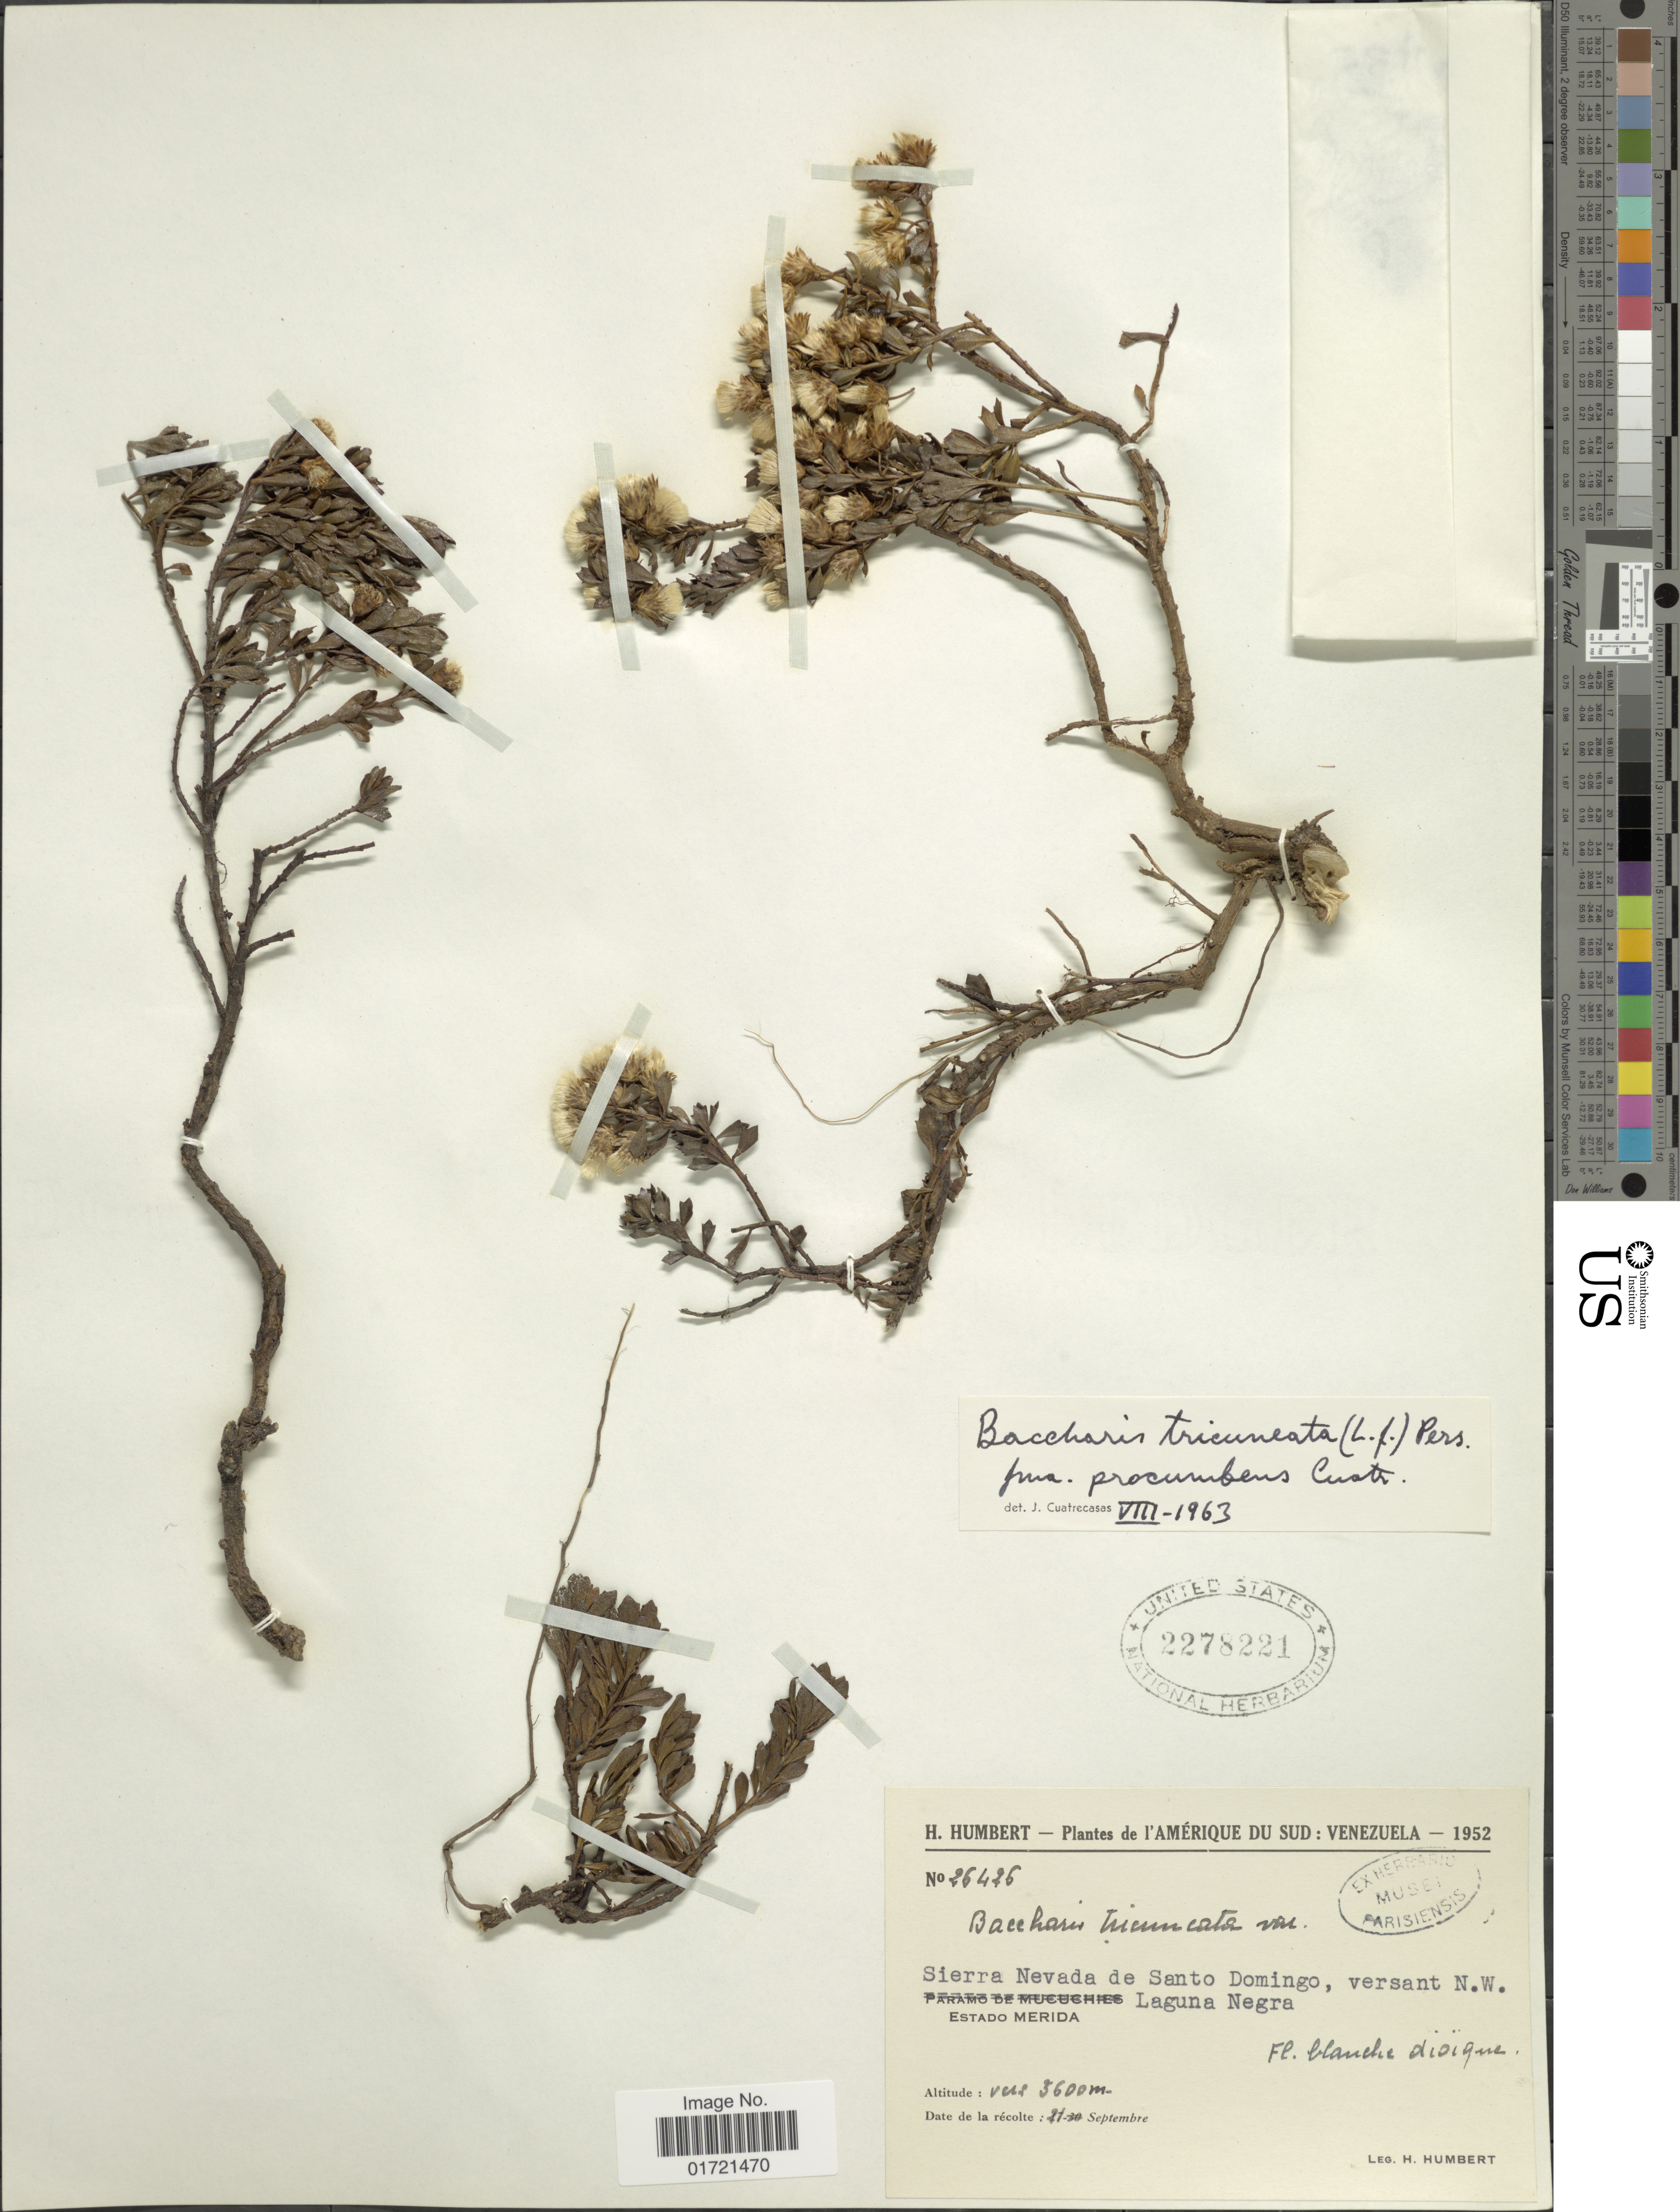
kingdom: Plantae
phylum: Tracheophyta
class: Magnoliopsida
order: Asterales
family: Asteraceae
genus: Baccharis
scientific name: Baccharis tricuneata f. procumbens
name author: Cuatrec.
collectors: H. Humbert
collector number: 26426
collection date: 1952-09-21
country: Venezuela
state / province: Mérida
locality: Sierra Nevada de Santo Domingo, versant N.W. Laguna Negra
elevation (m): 3600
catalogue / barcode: US 2278221